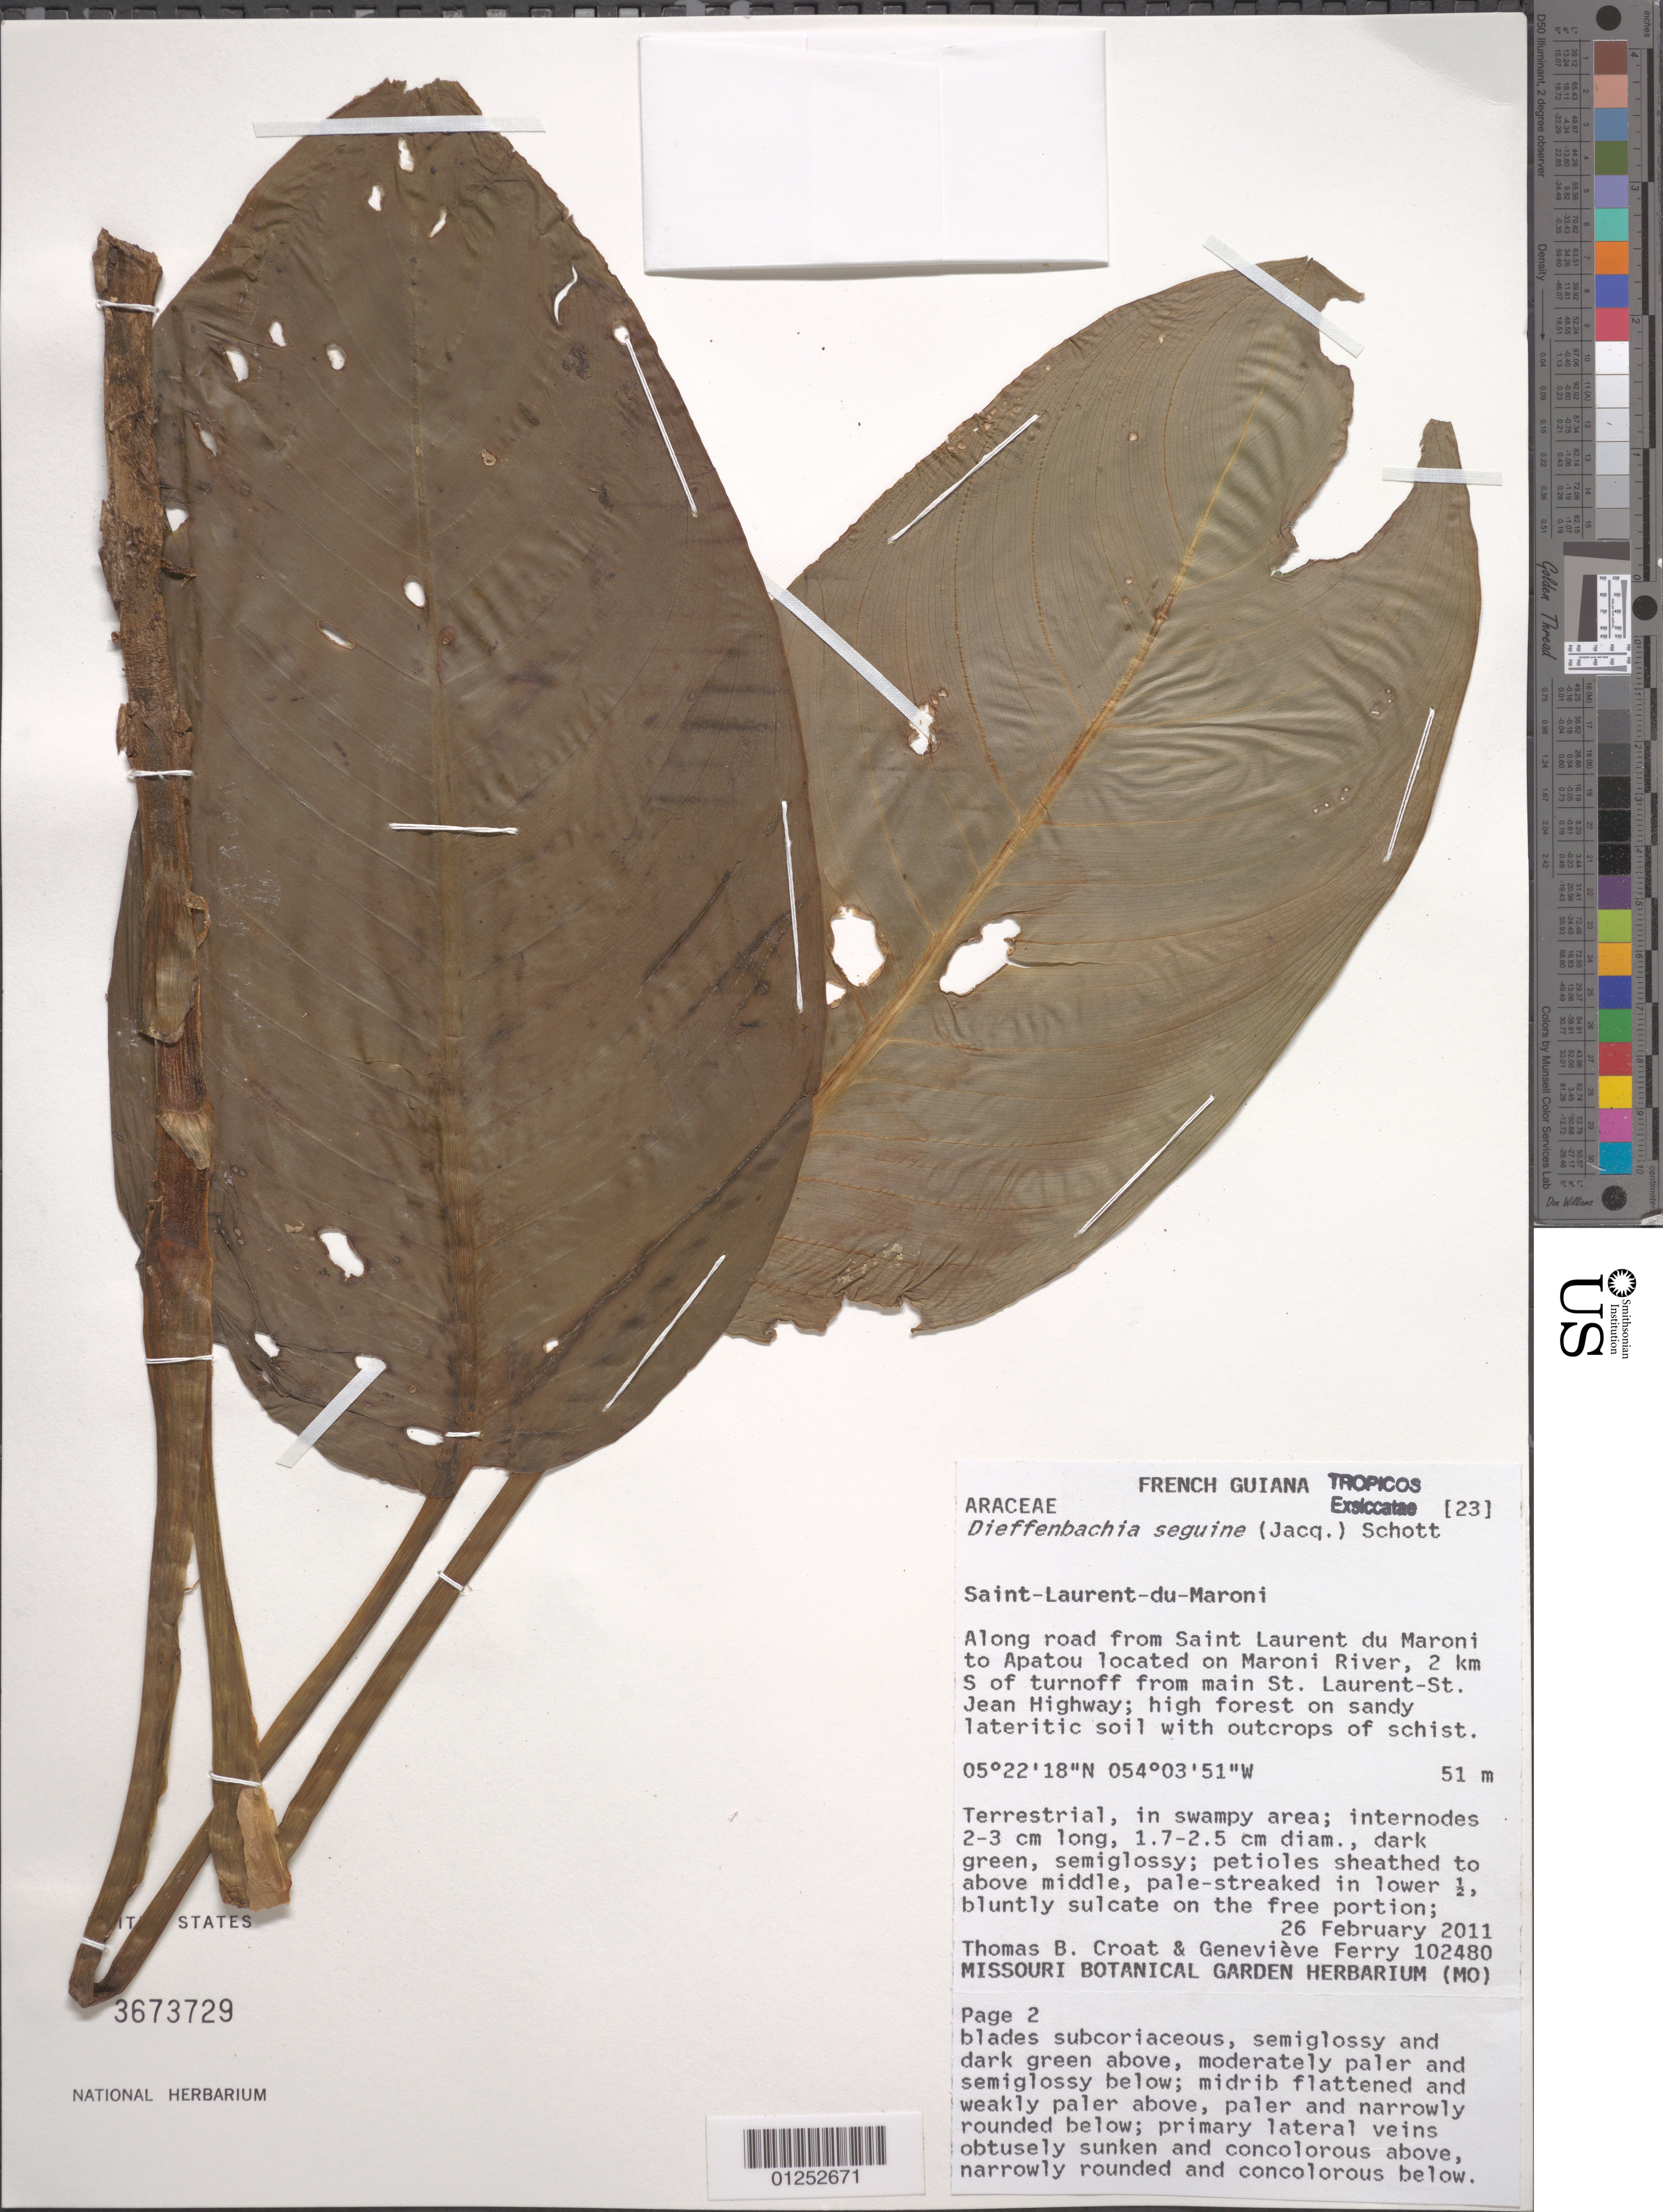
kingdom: Plantae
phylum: Tracheophyta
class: Liliopsida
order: Alismatales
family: Araceae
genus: Dieffenbachia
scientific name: Dieffenbachia seguine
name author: (Jacq.) Schott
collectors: T. B. Croat & G. Ferry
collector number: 102480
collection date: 2011-02-26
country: French Guiana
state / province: Saint-Laurent-du-Maroni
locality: Along road from Saint Laurent du Maroni to Apatou located on Maroni River, 2km S of turnoff from main St. Laurent-St. Jean Highway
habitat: High forest on sandy lateritic soil with outcrops of schist. Terrestrial, in swampy area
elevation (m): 51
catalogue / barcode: US 3673729